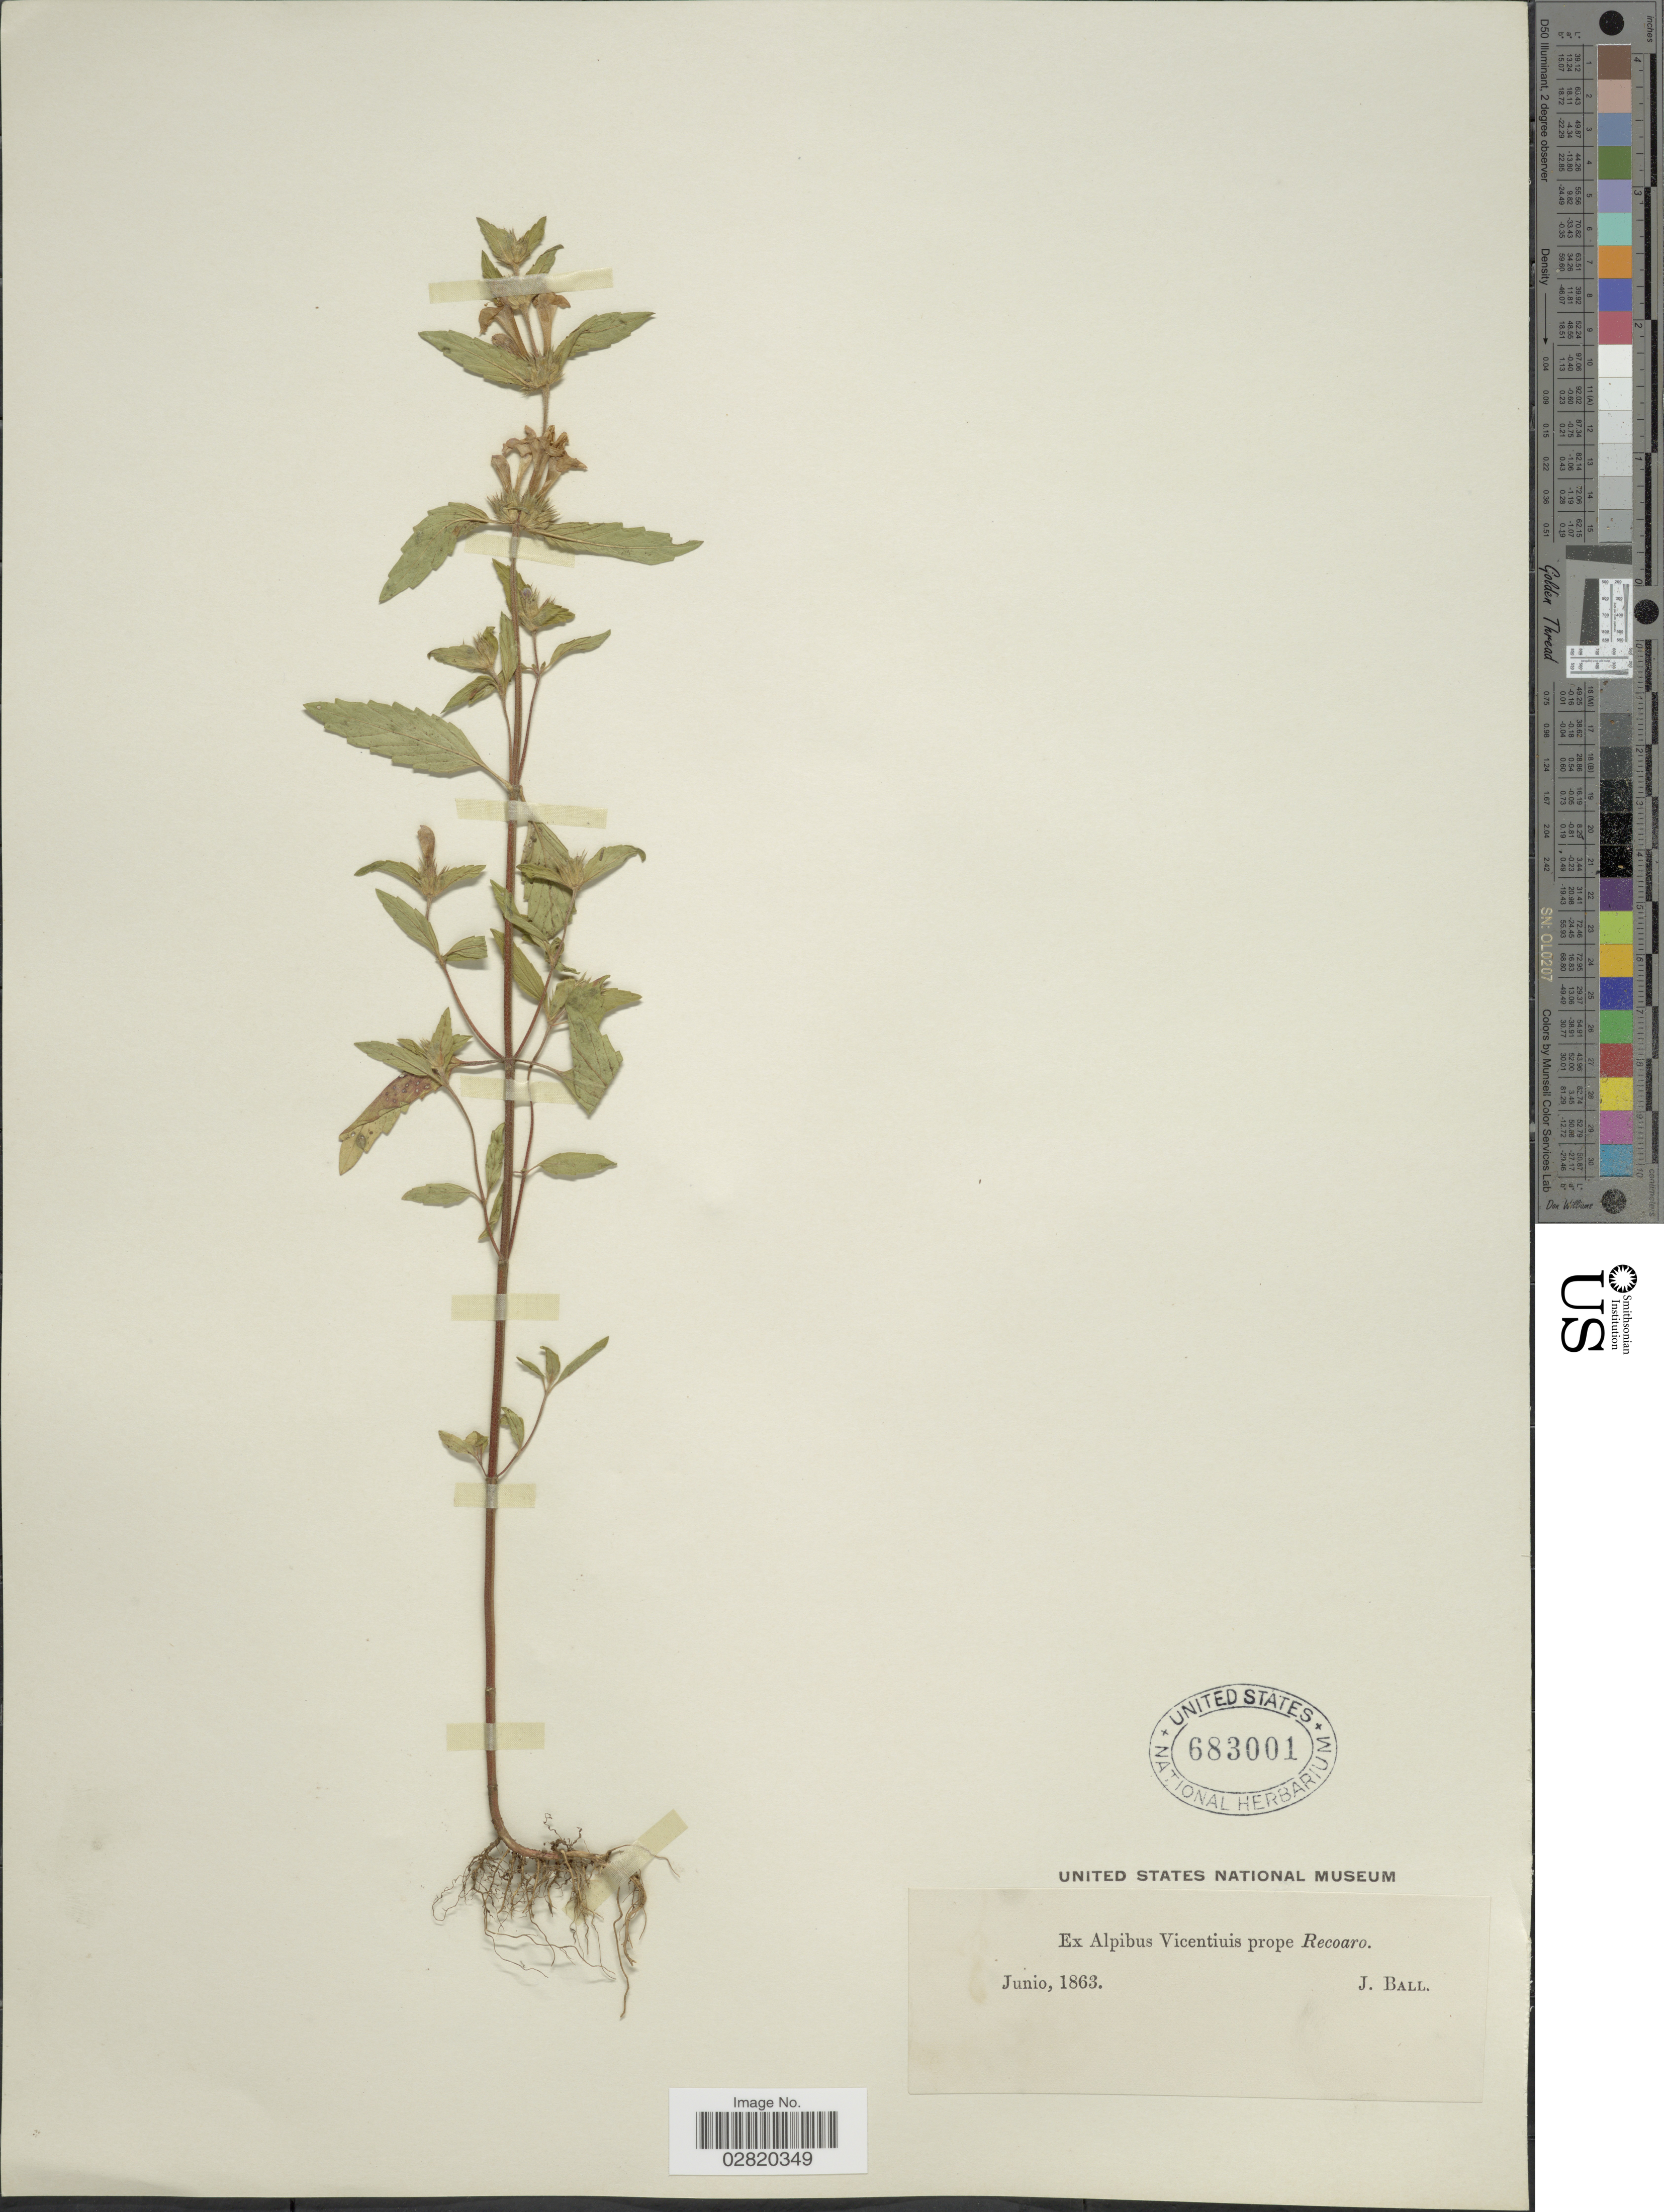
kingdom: Plantae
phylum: Tracheophyta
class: Magnoliopsida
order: Lamiales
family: Lamiaceae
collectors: J. Ball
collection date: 1863-06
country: Italy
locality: Ex Alpibus Vicentiuis prope Recoaro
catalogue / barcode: US 683001